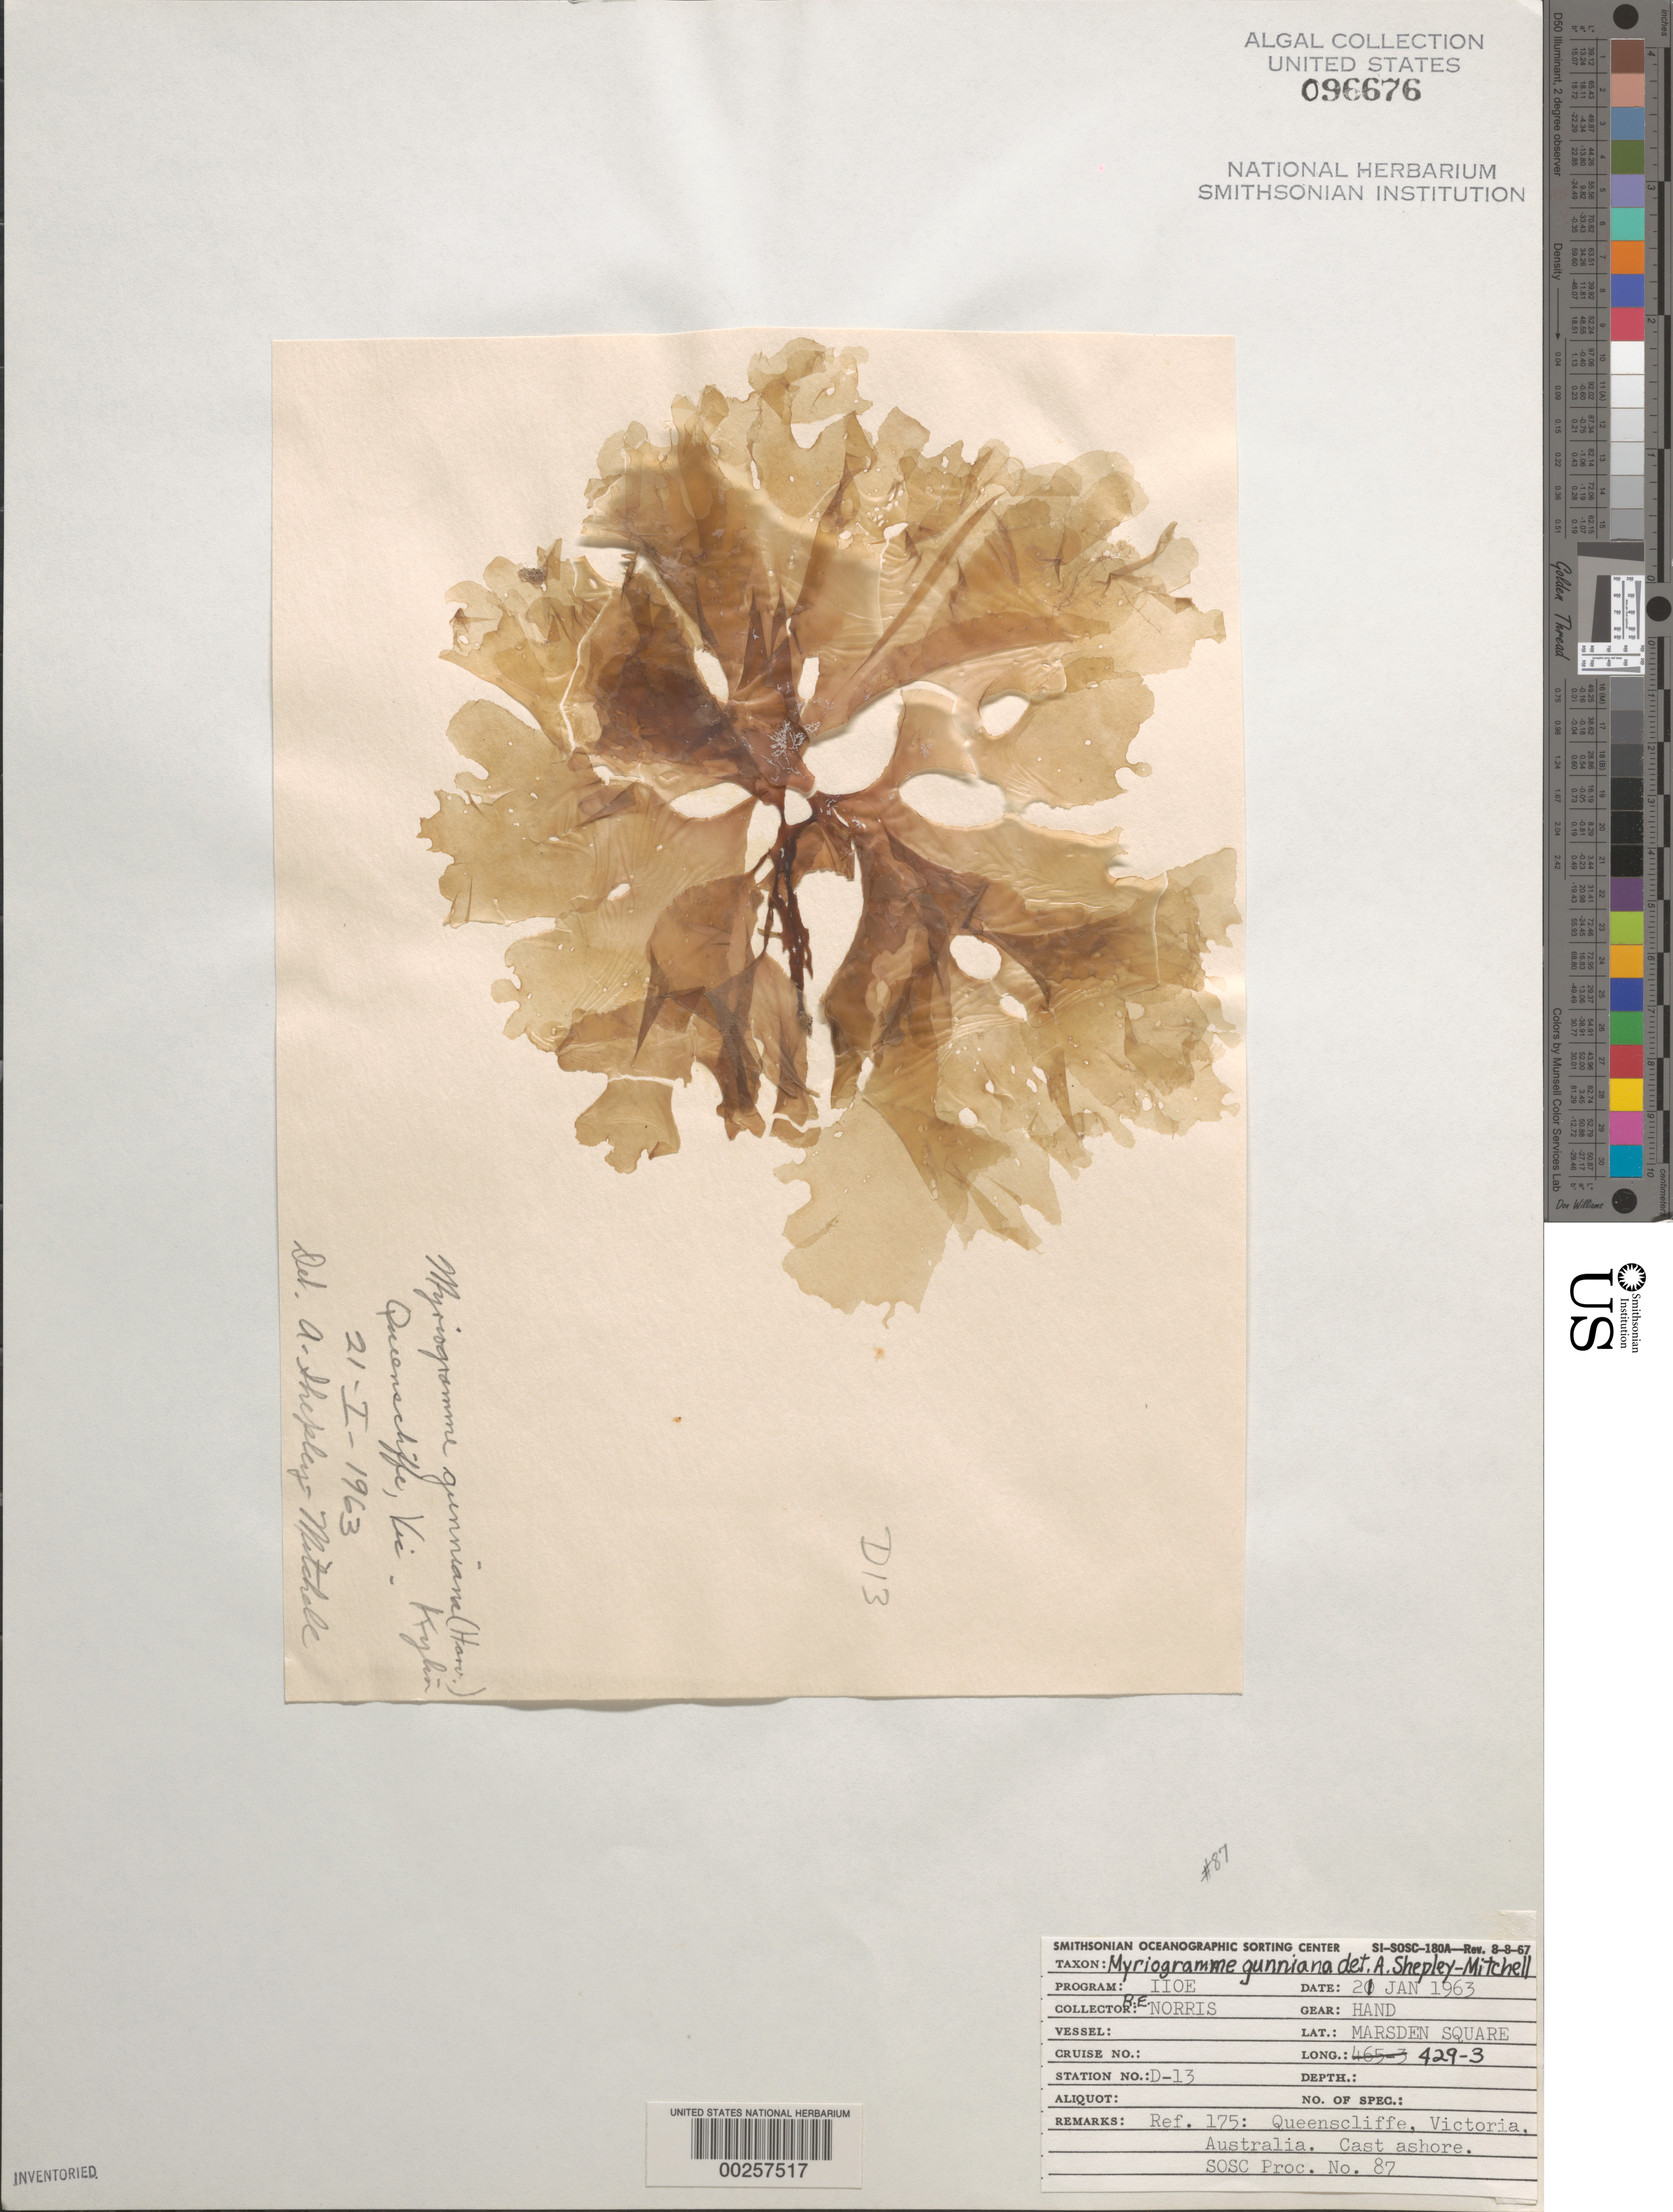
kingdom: Plantae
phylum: Rhodophyta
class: Florideophyceae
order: Ceramiales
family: Delesseriaceae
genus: Myriogramme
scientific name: Myriogramme gunniana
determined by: Shepley-Mitchell, A.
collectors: R. E. Norris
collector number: Station D-13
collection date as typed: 21 Jan 1963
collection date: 1963-01-21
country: Australia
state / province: Victoria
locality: Queenscliffe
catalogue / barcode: US 96676